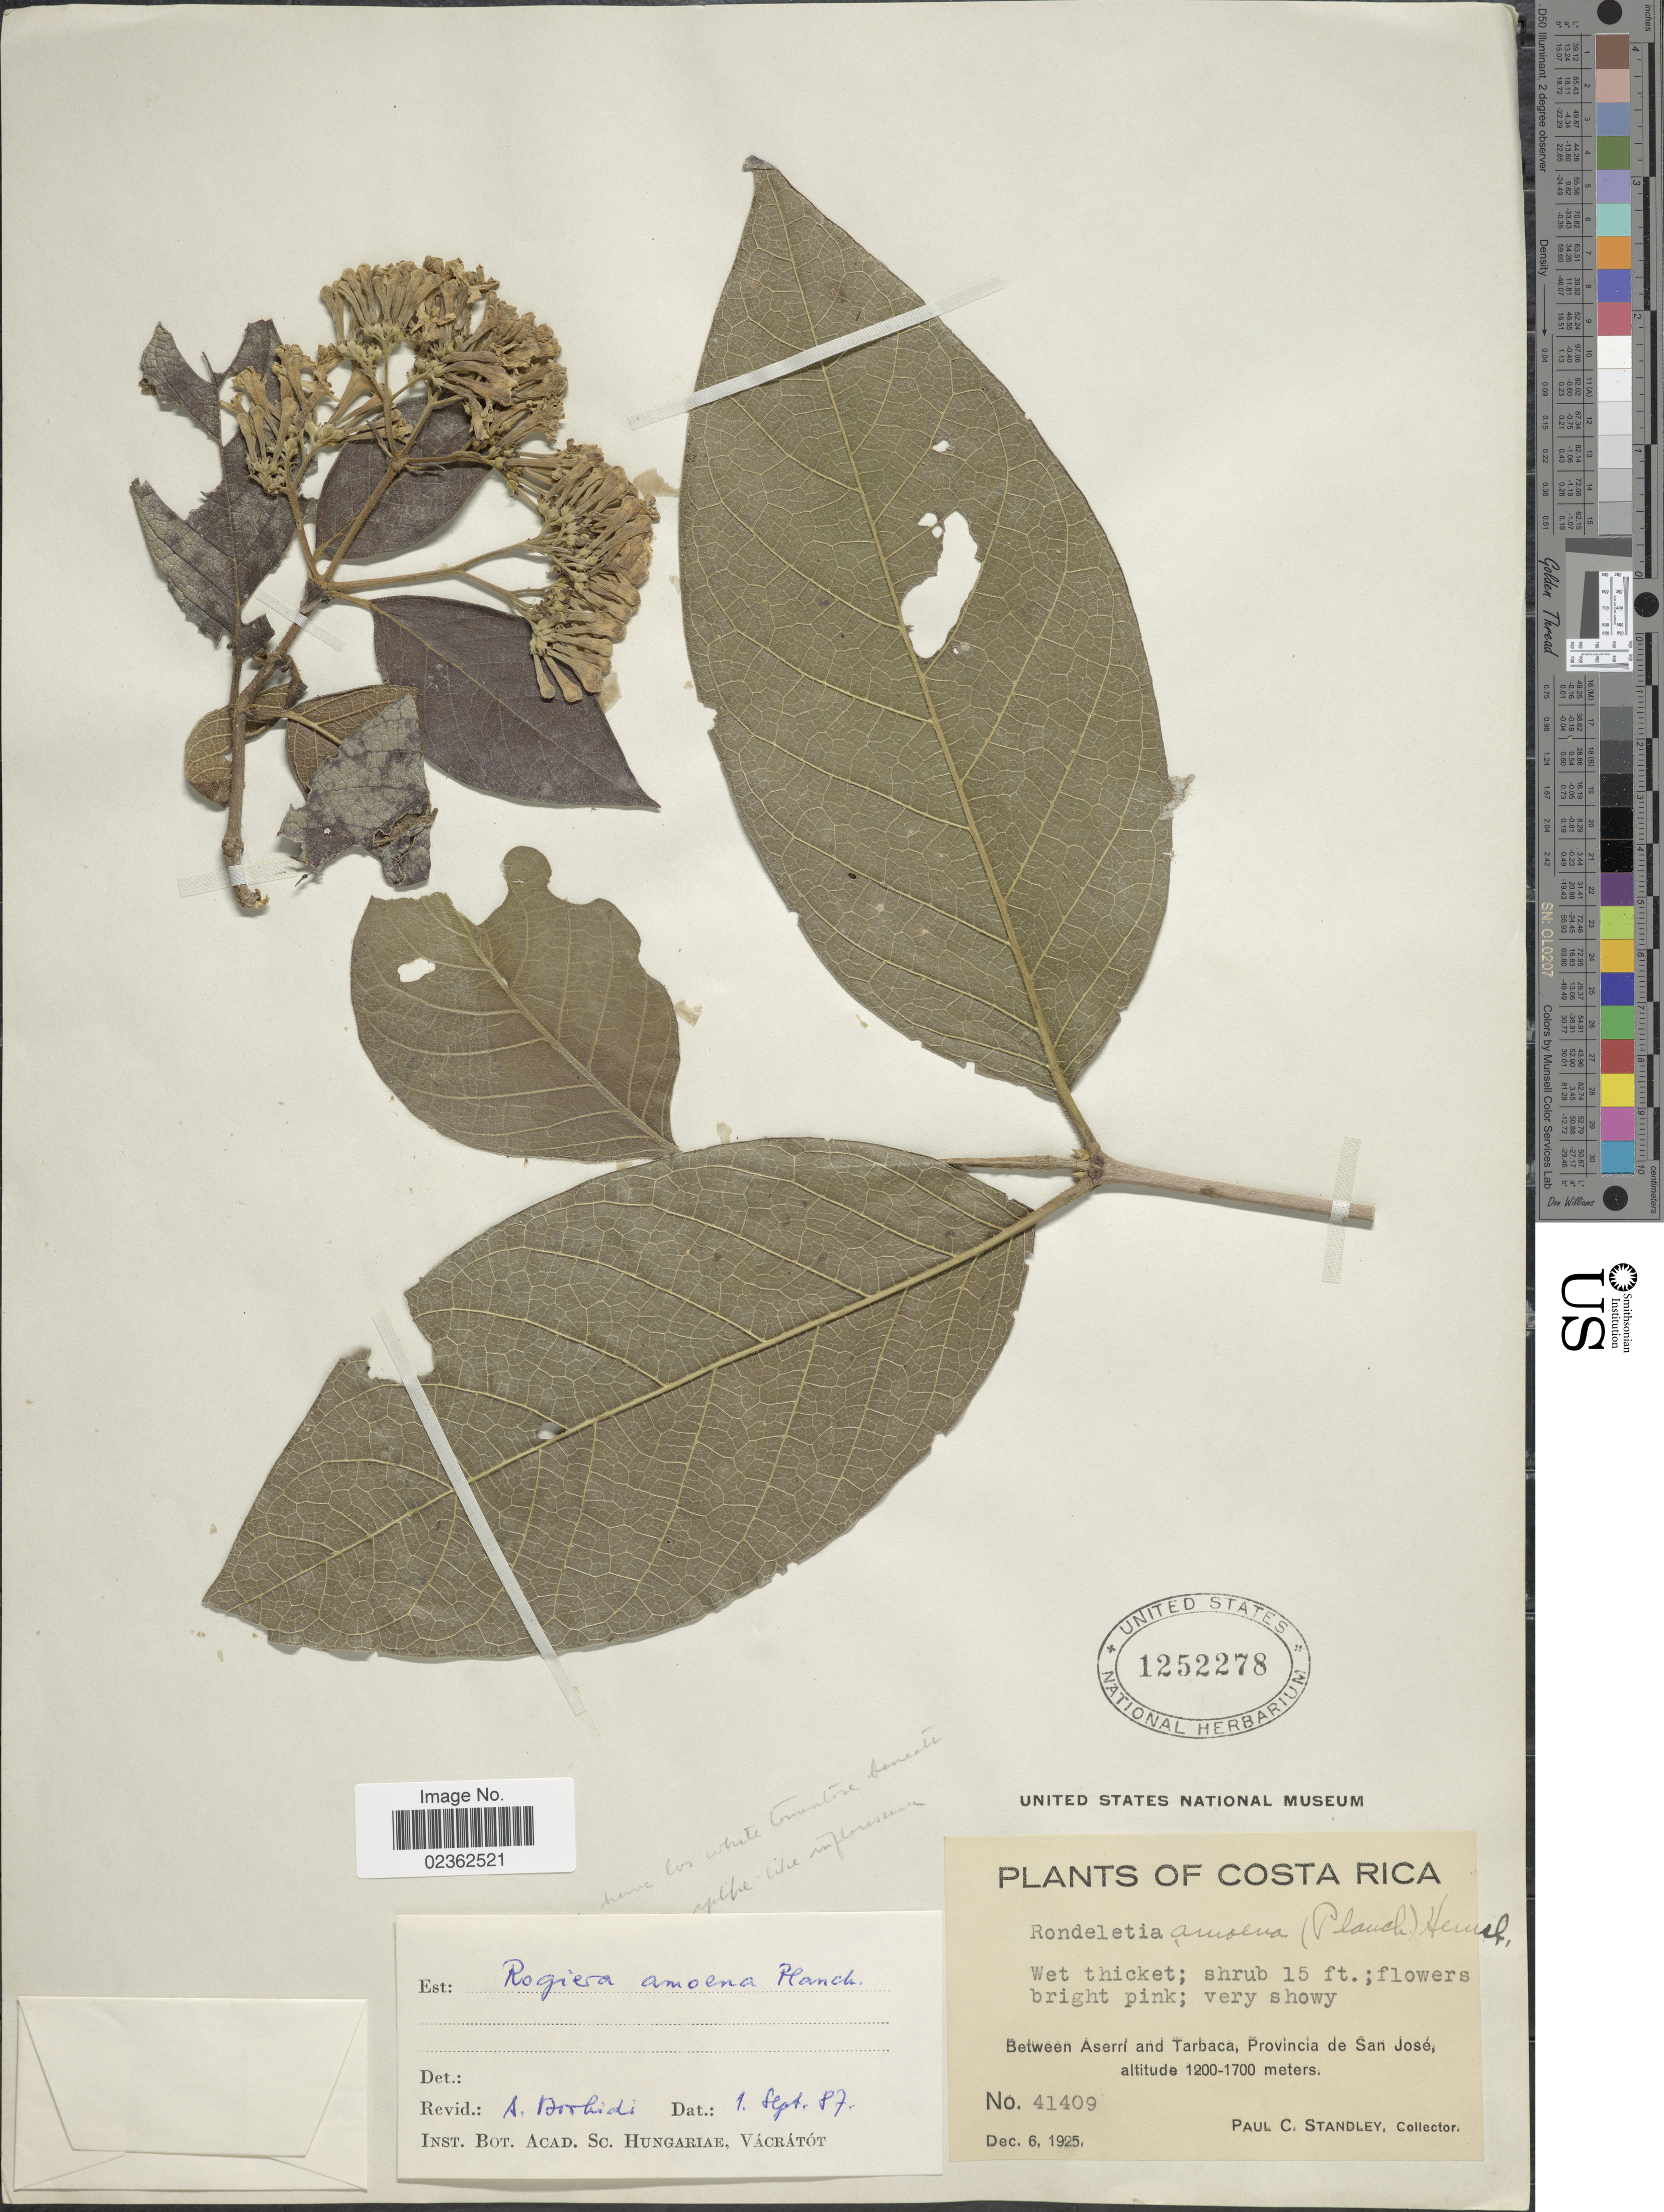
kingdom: Plantae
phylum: Tracheophyta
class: Magnoliopsida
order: Gentianales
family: Rubiaceae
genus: Rogiera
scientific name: Rogiera amoena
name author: Planch.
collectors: P. C. Standley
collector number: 41409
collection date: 1925-12-06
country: Costa Rica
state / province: San José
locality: Wet thicket, Between Aserri and Tarbaca.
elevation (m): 1200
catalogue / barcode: US 1252278